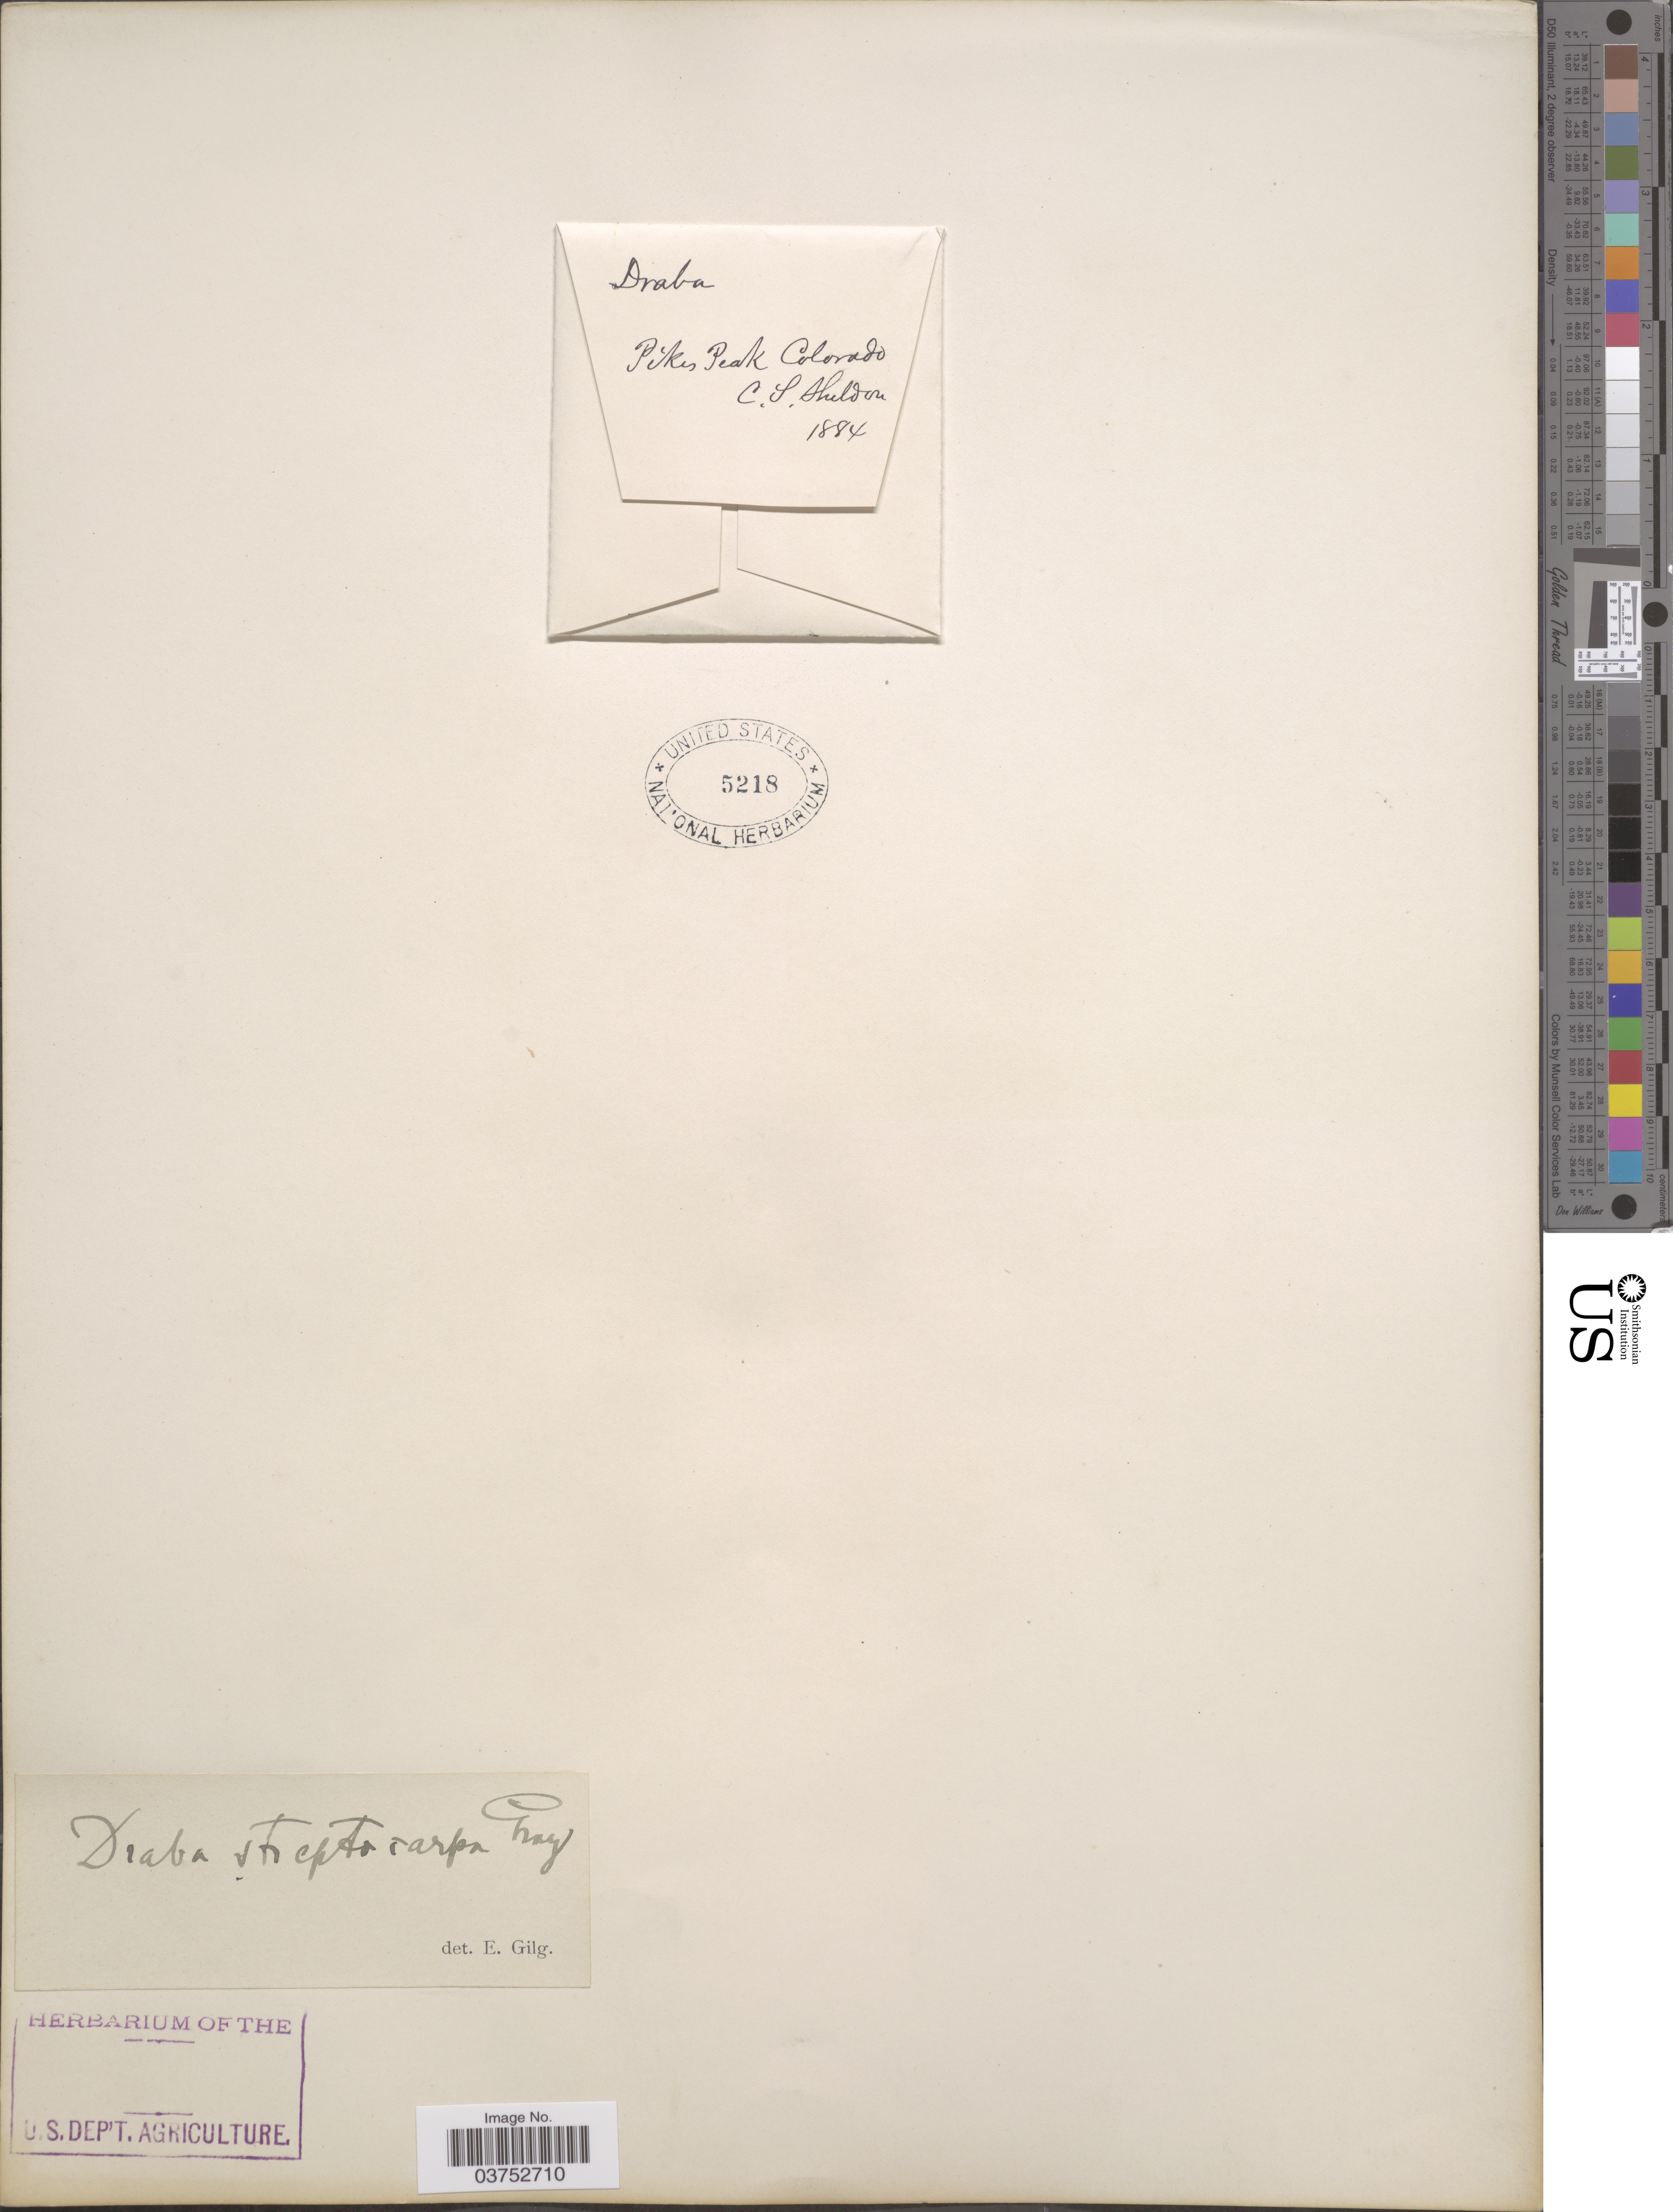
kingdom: Plantae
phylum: Tracheophyta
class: Magnoliopsida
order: Brassicales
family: Brassicaceae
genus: Draba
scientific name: Draba streptocarpa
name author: A. Gray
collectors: C. S. Sheldon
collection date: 1884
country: United States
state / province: Colorado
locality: Pikes Peak.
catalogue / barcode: US 5218